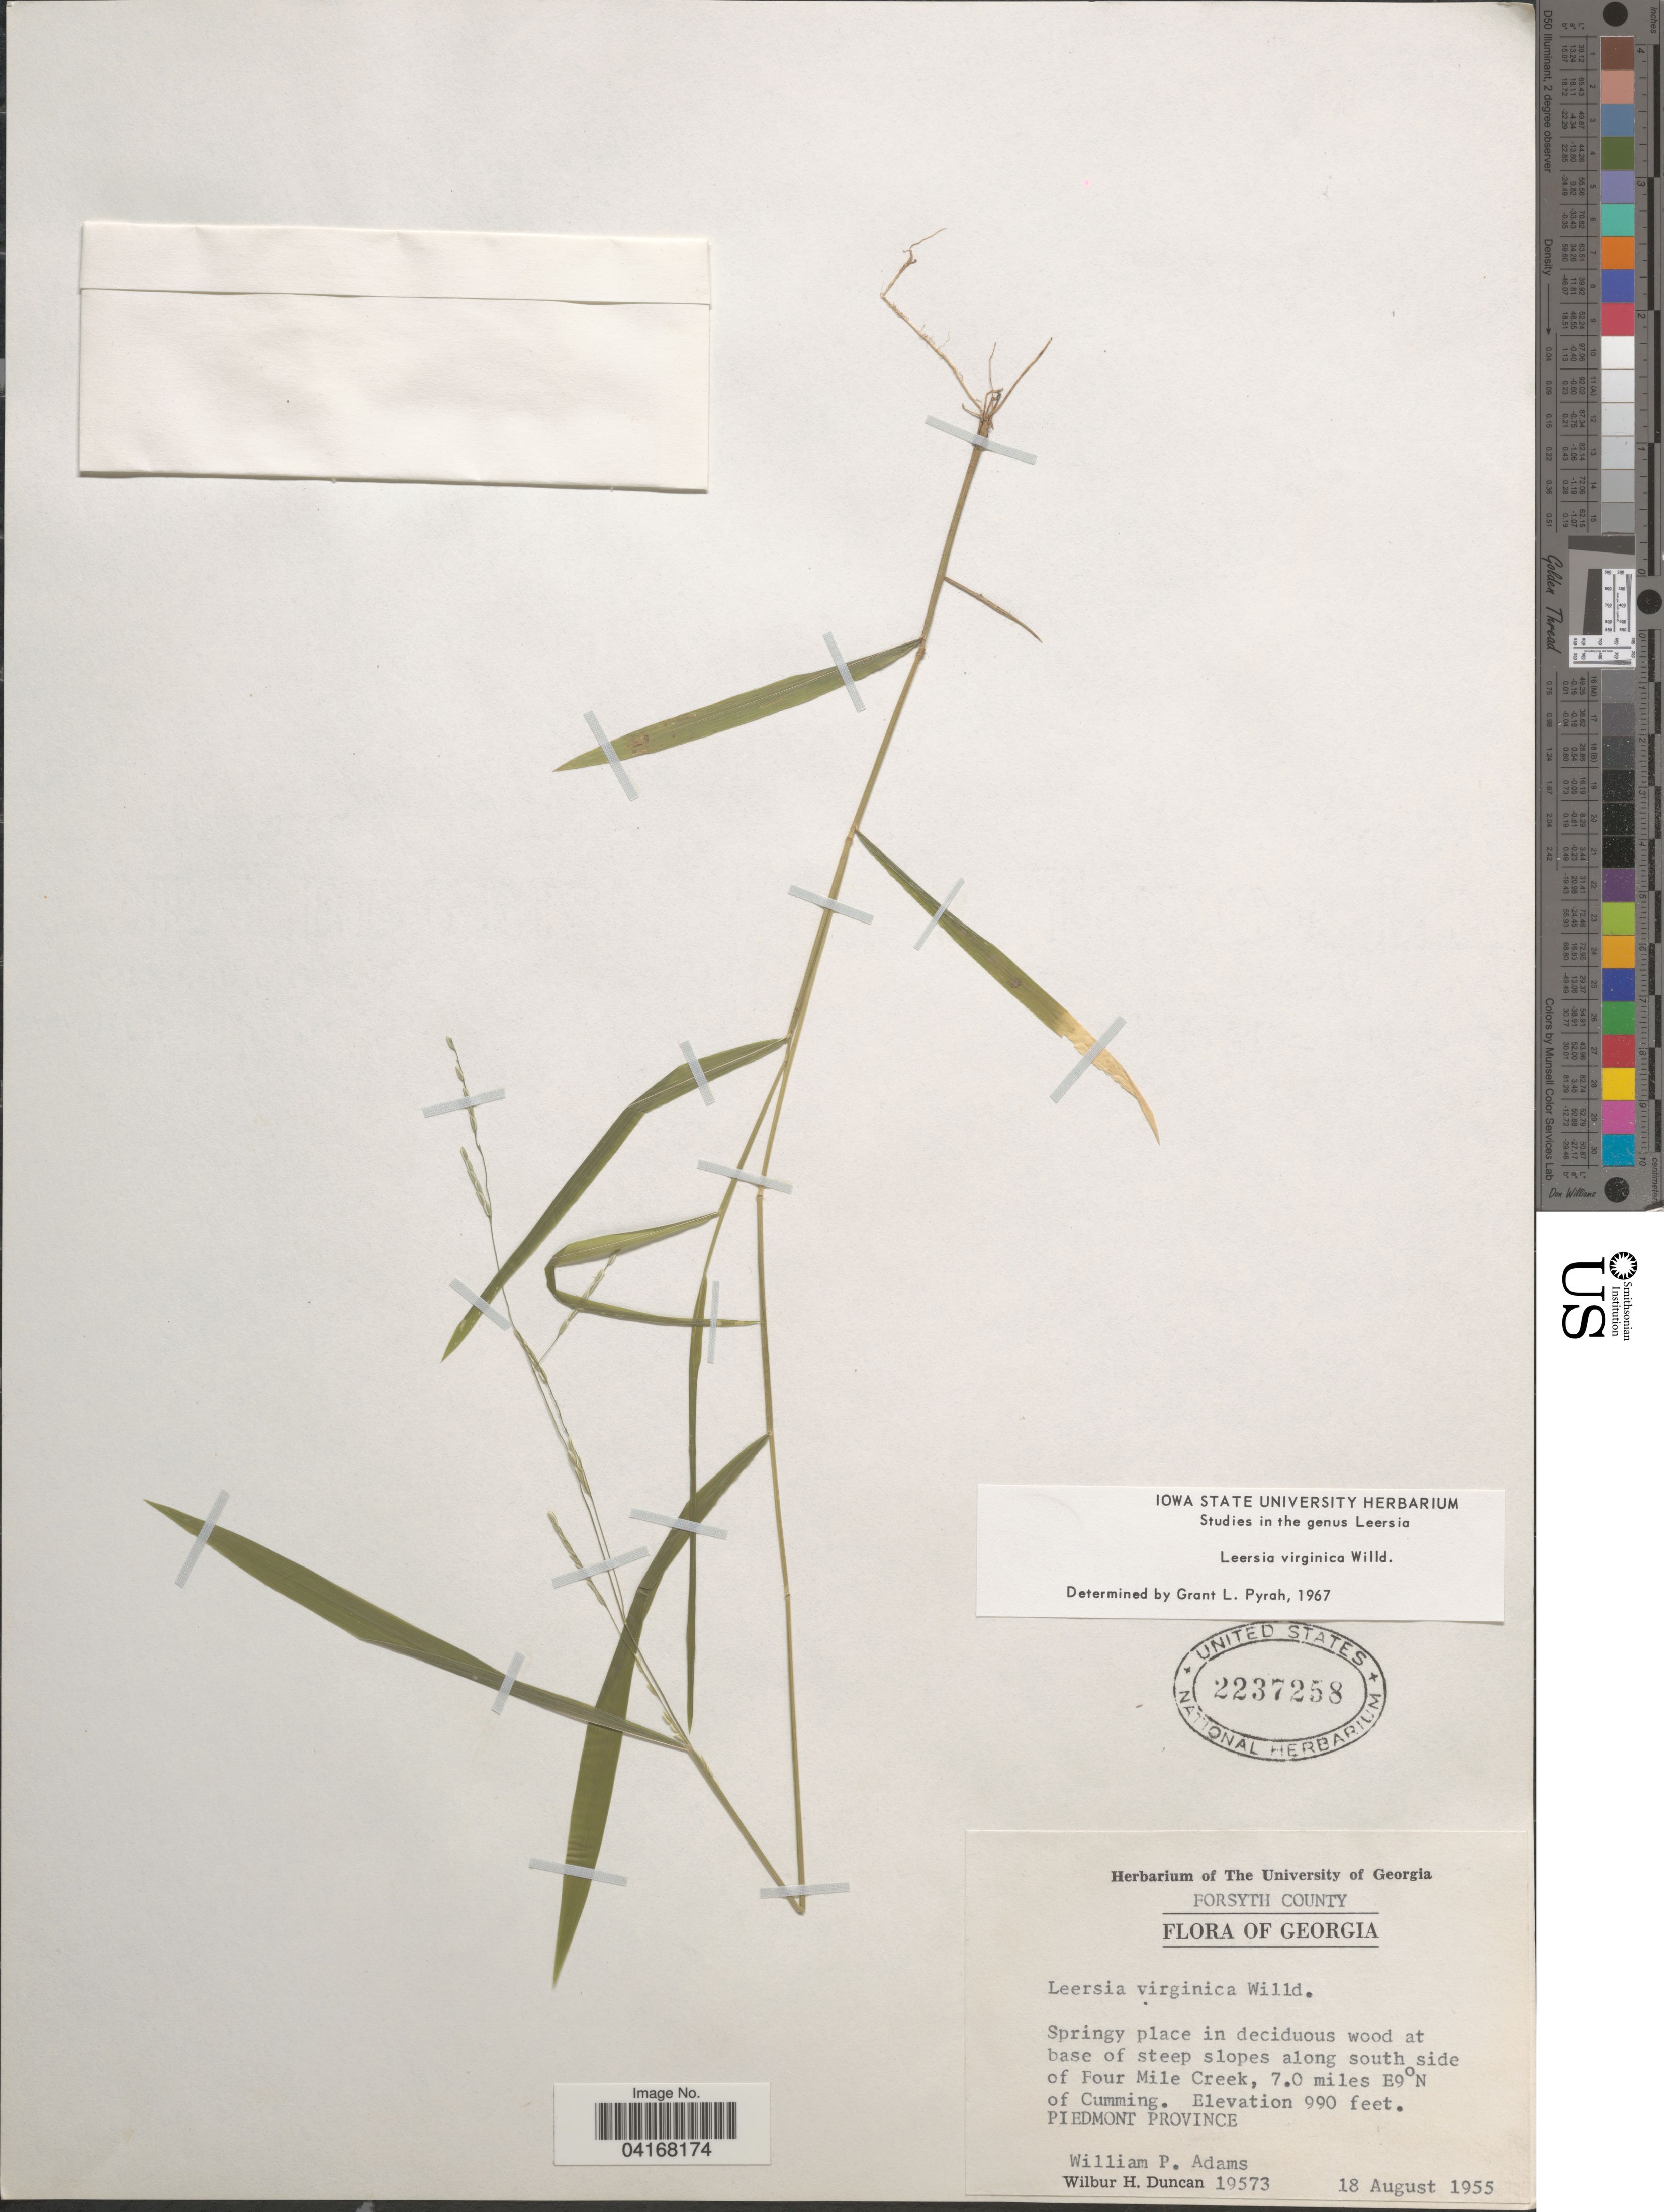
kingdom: Plantae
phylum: Tracheophyta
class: Liliopsida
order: Poales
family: Poaceae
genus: Leersia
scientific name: Leersia virginica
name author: Willd.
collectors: W. P. Adams & W. H. Duncan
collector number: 19573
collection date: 1955-08-18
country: United States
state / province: Georgia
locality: Forsyth County. At base of steep slopes along south side of Four Mile Creek, 7.0 miles E9°N of Cumming. Piedmont Province.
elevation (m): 302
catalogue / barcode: US 2237258